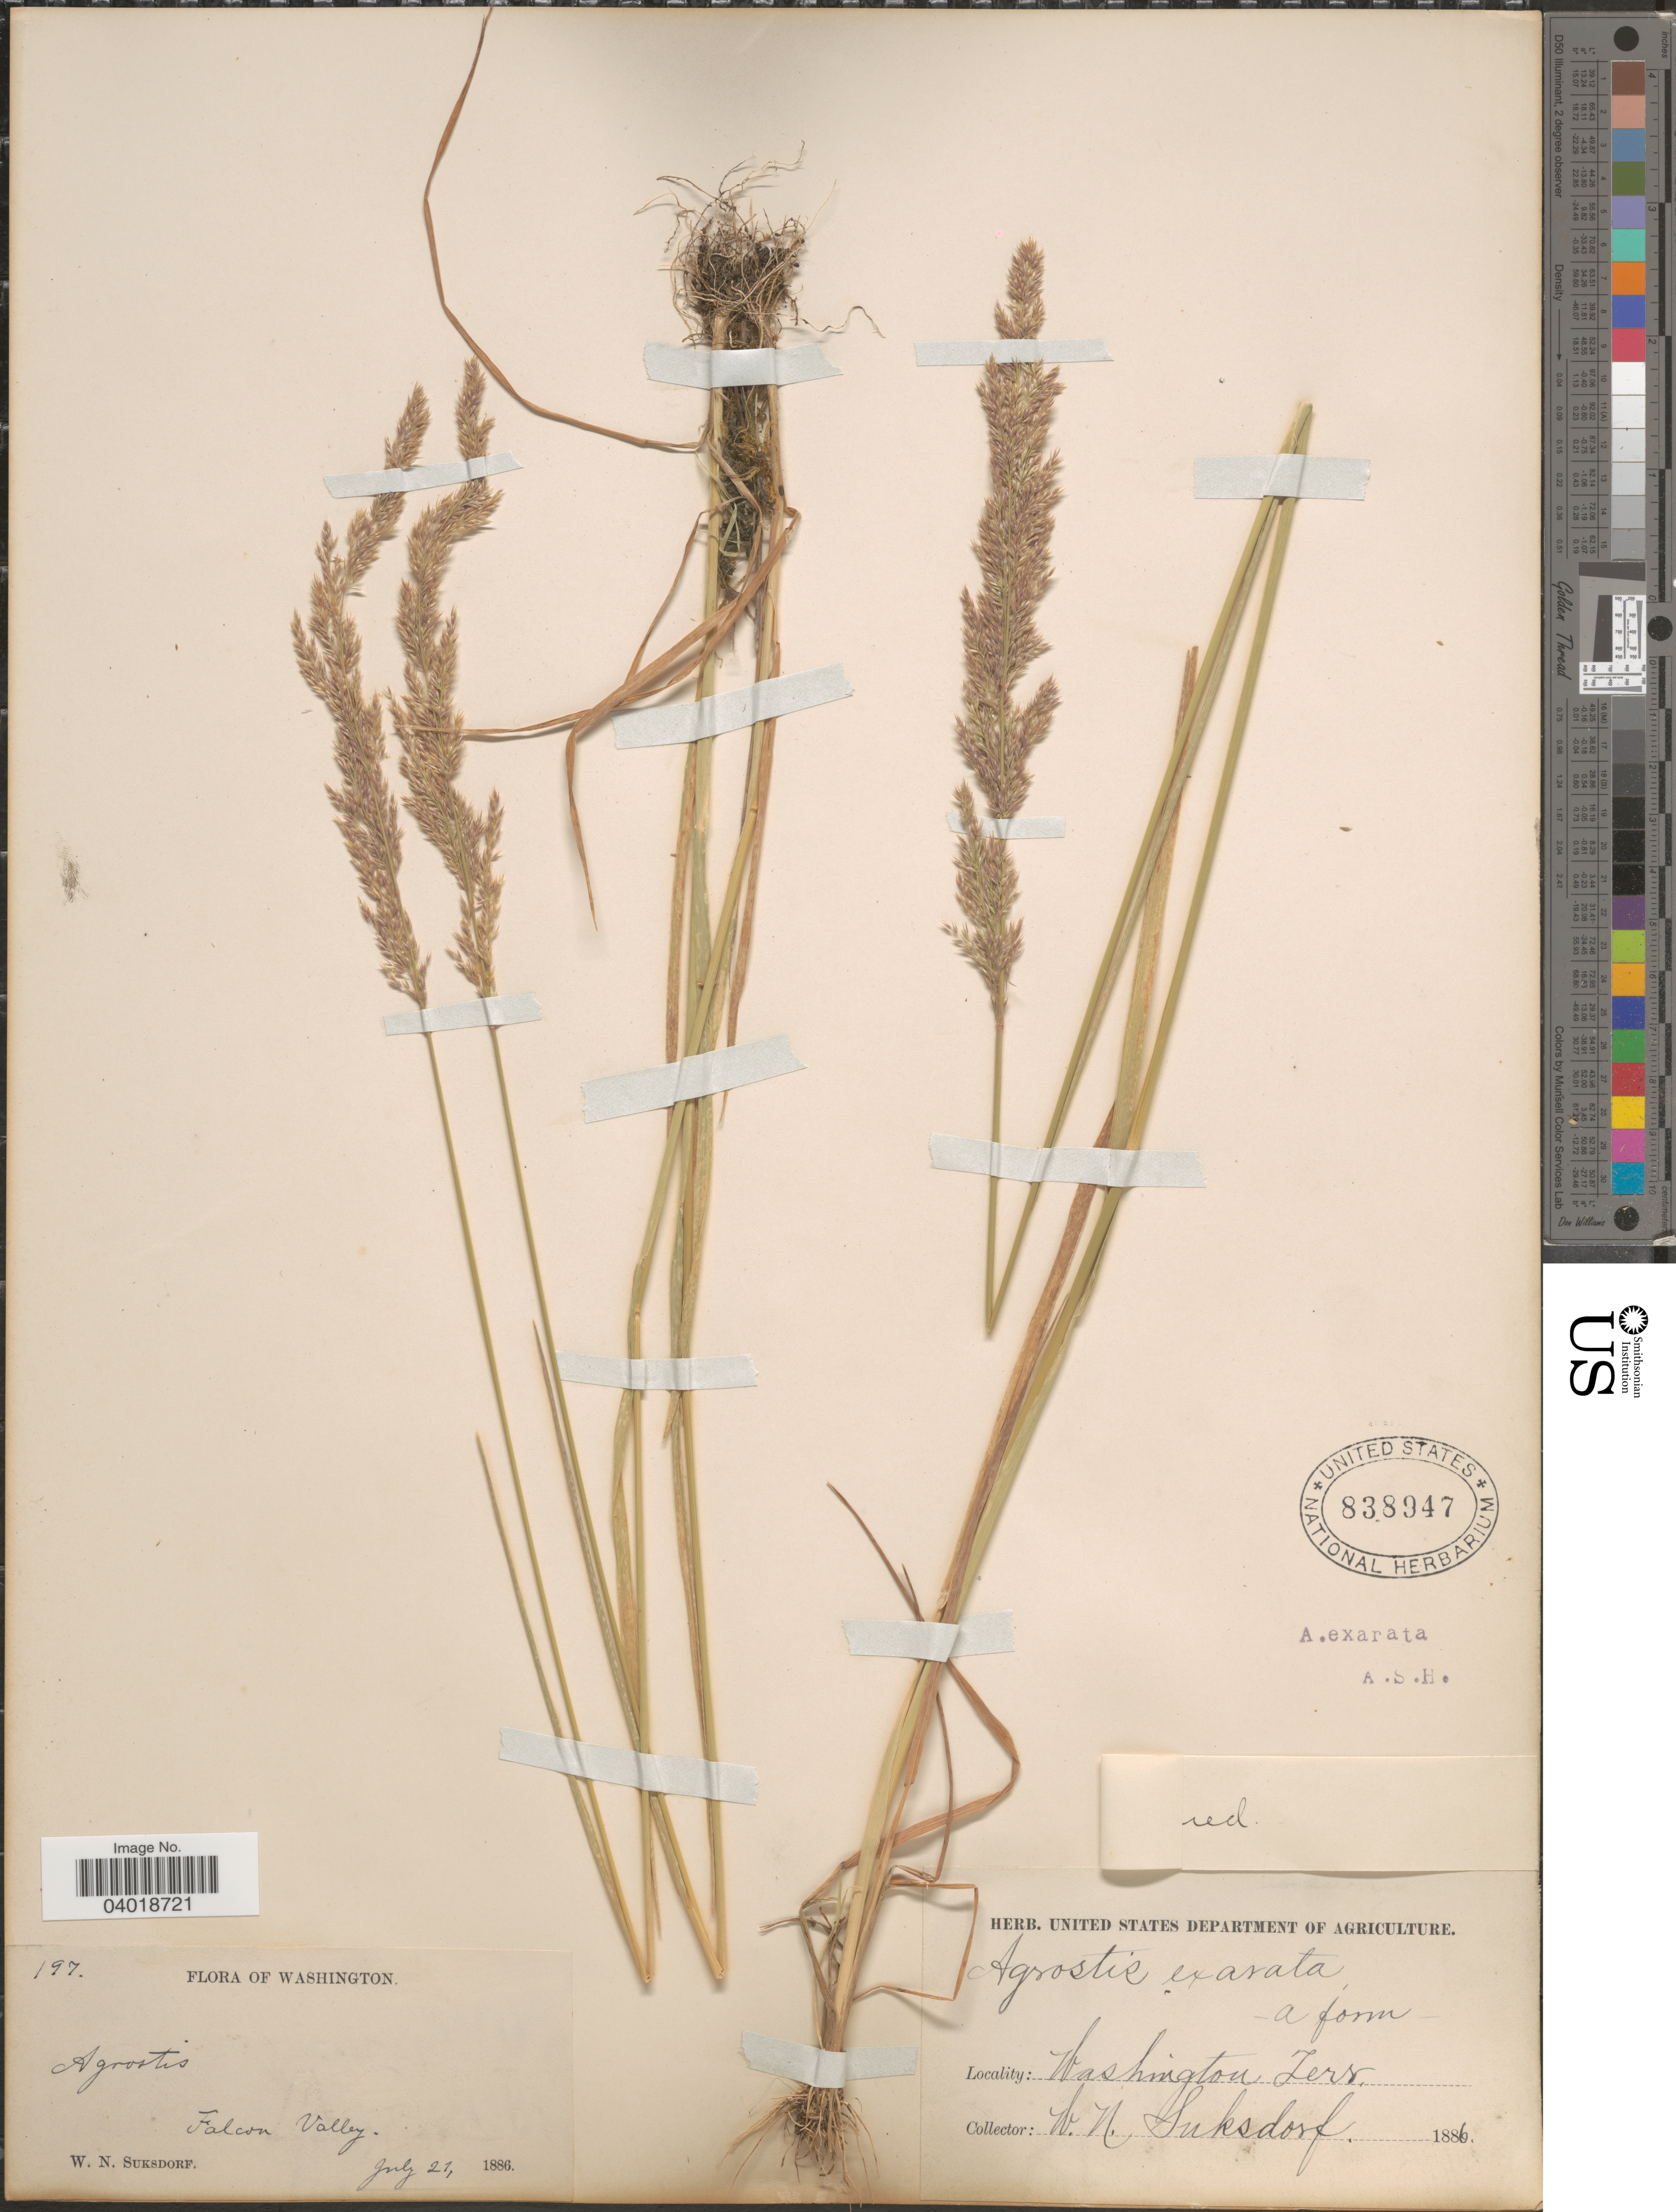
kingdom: Plantae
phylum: Tracheophyta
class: Liliopsida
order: Poales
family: Poaceae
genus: Agrostis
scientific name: Agrostis exarata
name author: Trin.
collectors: W. N. Suksdorf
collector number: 197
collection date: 1886-07-21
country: United States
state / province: Washington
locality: Falcon Valley. Washington Terr.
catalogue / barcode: US 838947